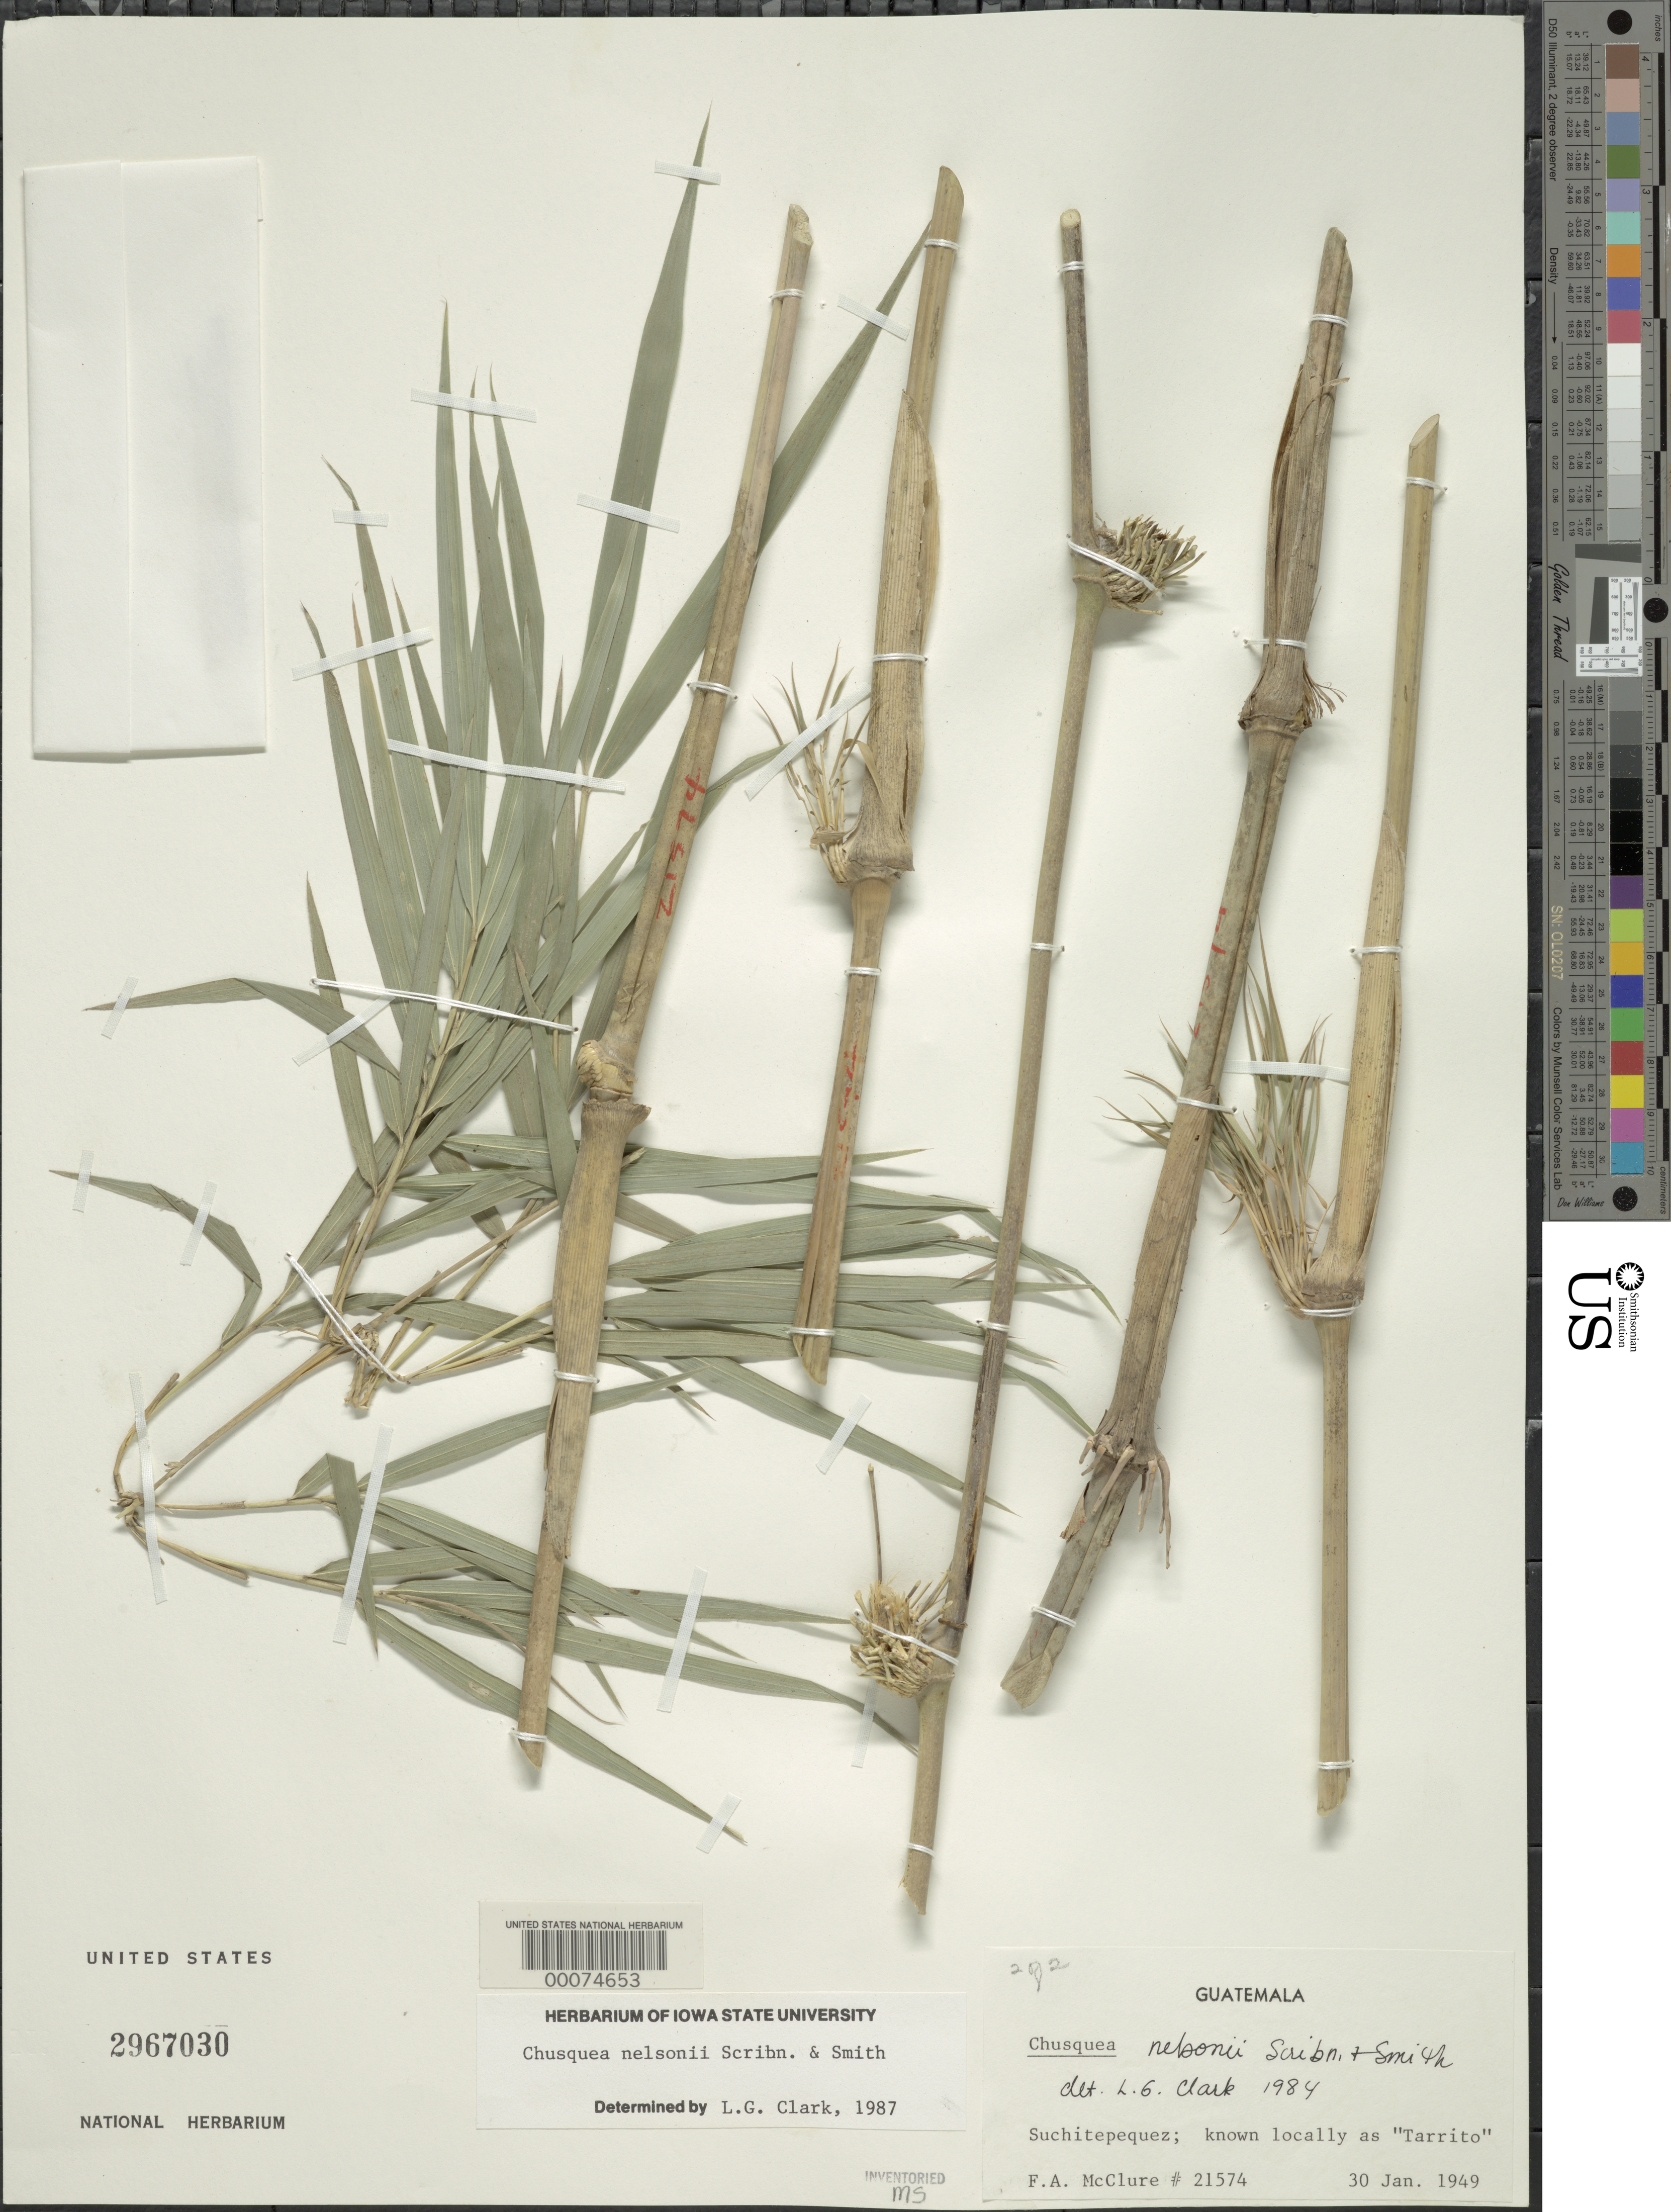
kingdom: Plantae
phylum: Tracheophyta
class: Liliopsida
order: Poales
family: Poaceae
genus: Chusquea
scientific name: Chusquea nelsonii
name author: Scribn. & J.G. Sm.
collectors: F. A. McClure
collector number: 21574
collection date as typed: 30 Jan 1949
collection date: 1949-01-30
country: Guatemala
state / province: Suchitepéquez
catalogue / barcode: US 2967030